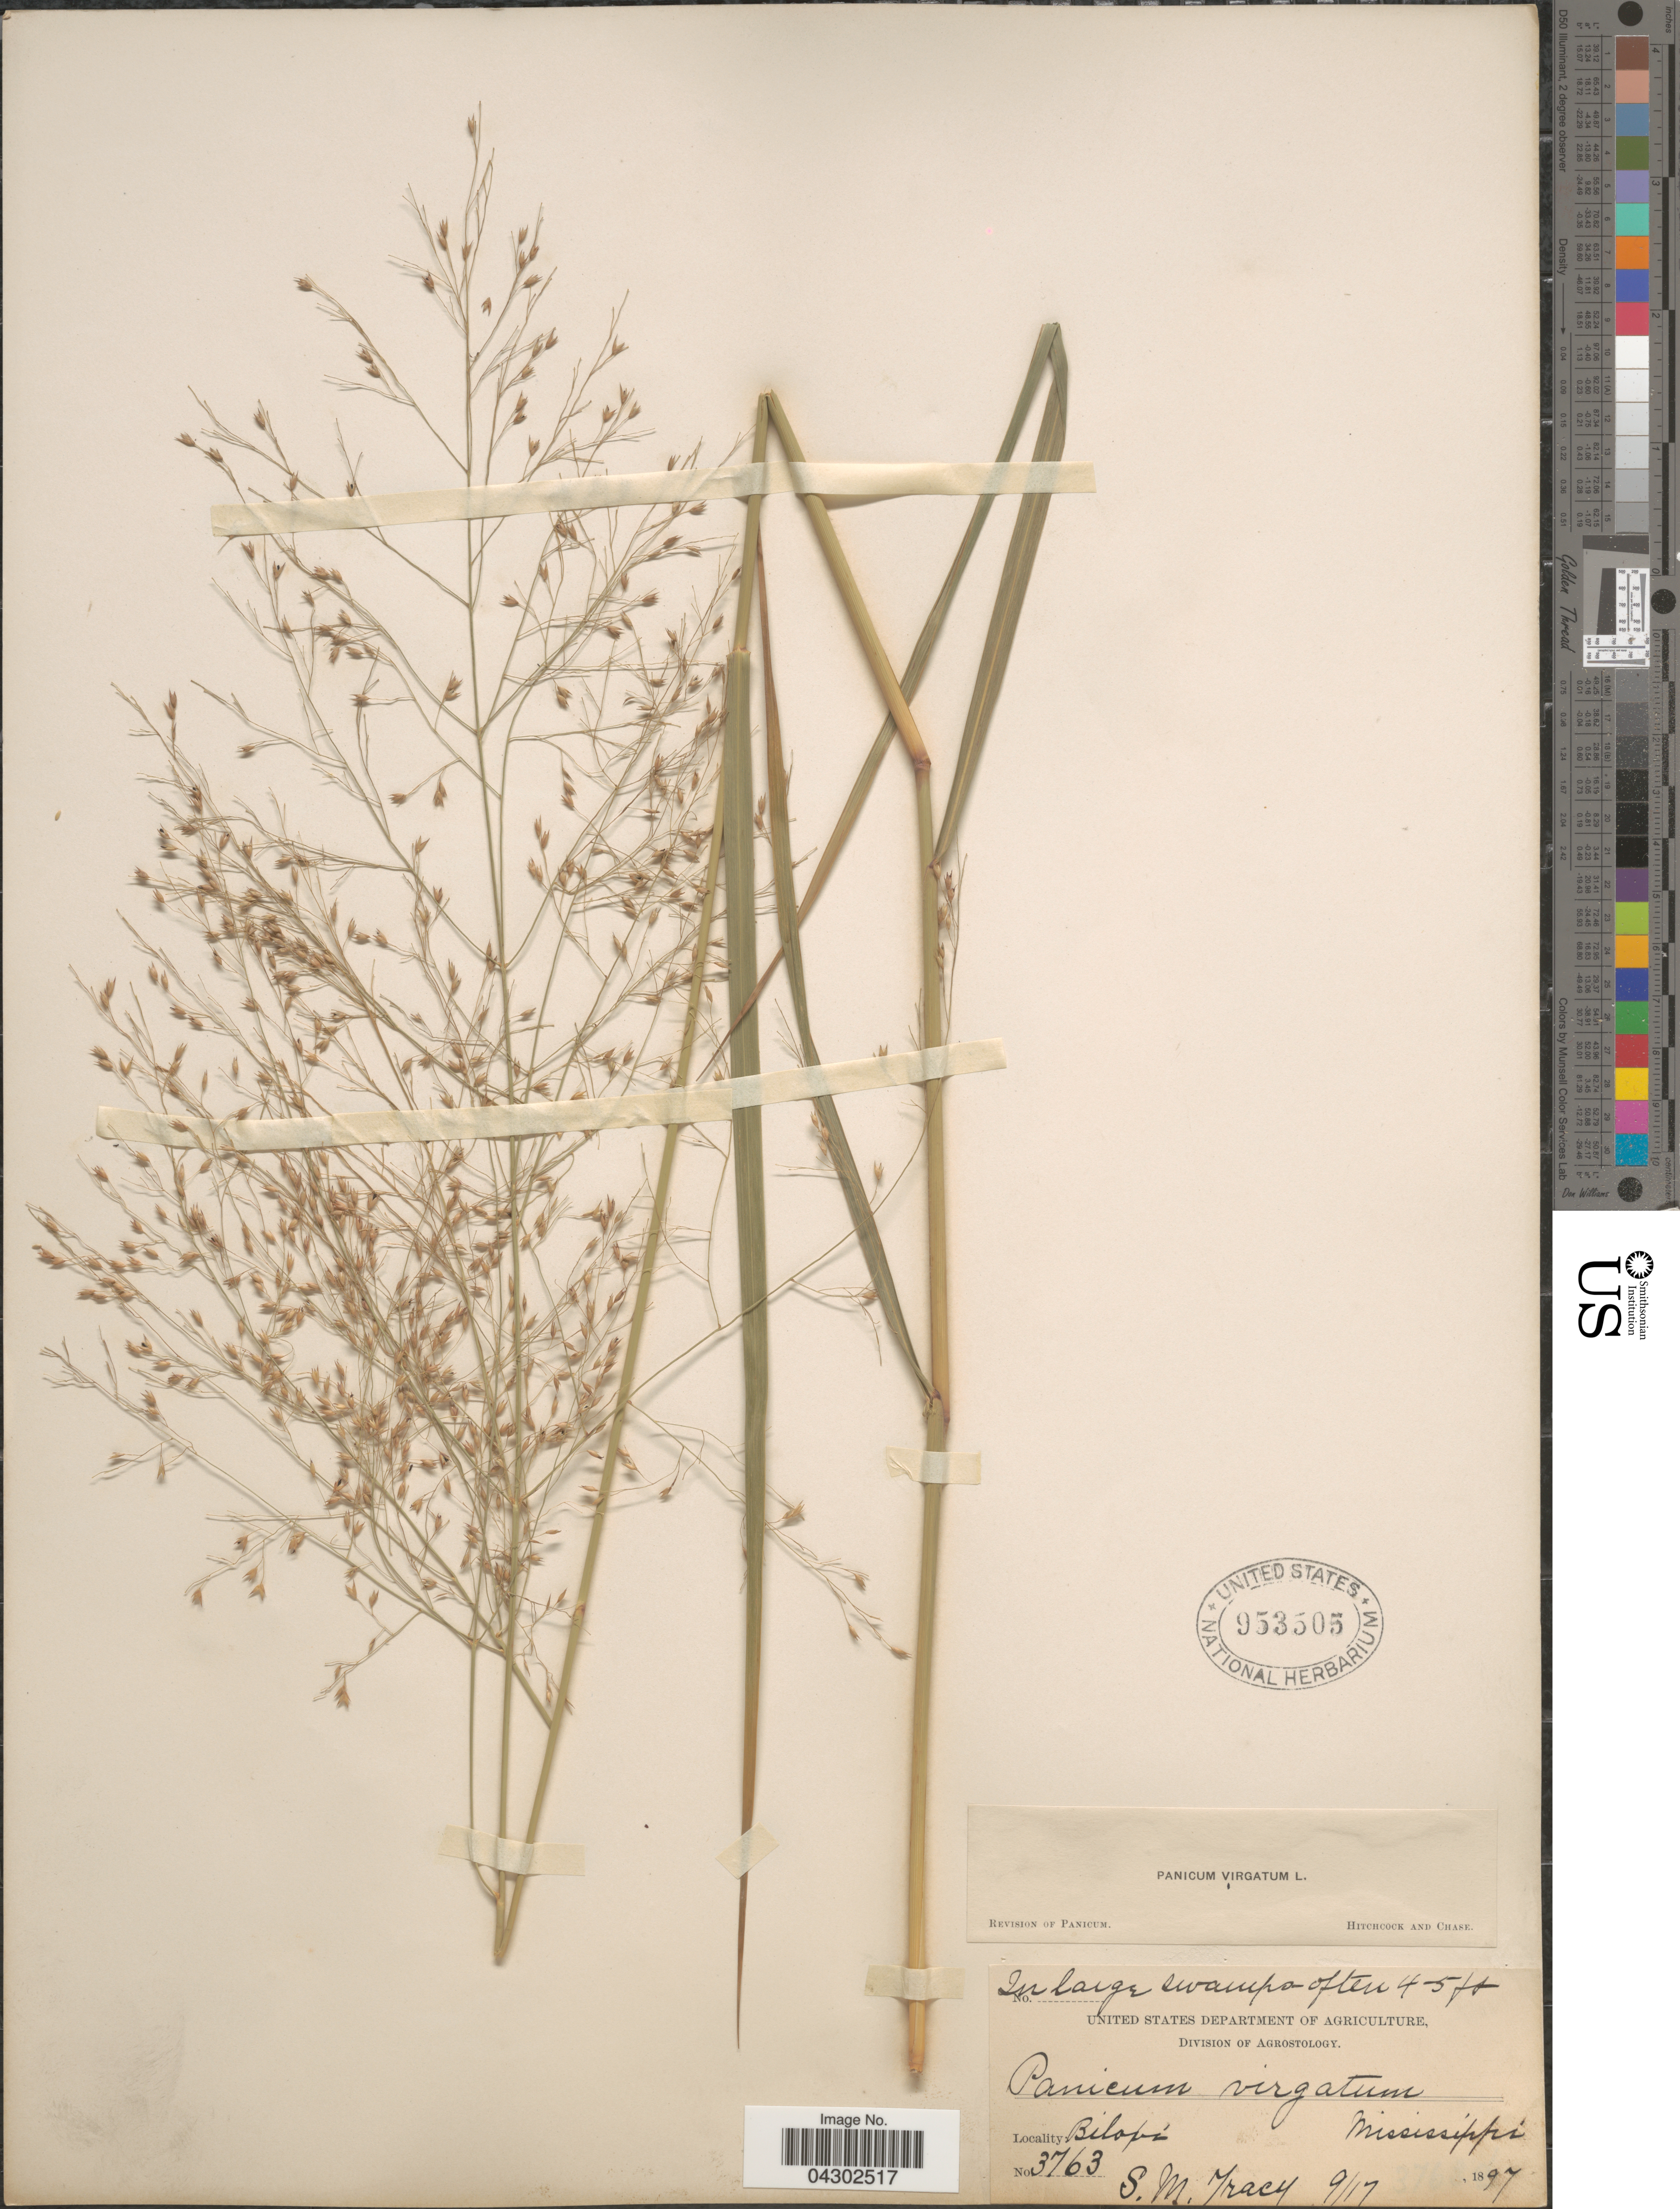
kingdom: Plantae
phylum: Tracheophyta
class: Liliopsida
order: Poales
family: Poaceae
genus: Panicum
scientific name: Panicum virgatum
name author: L.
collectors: S. M. Tracy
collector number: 3763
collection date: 1897-09-17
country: United States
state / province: Mississippi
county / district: Harrison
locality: Biloxi.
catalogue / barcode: US 953505